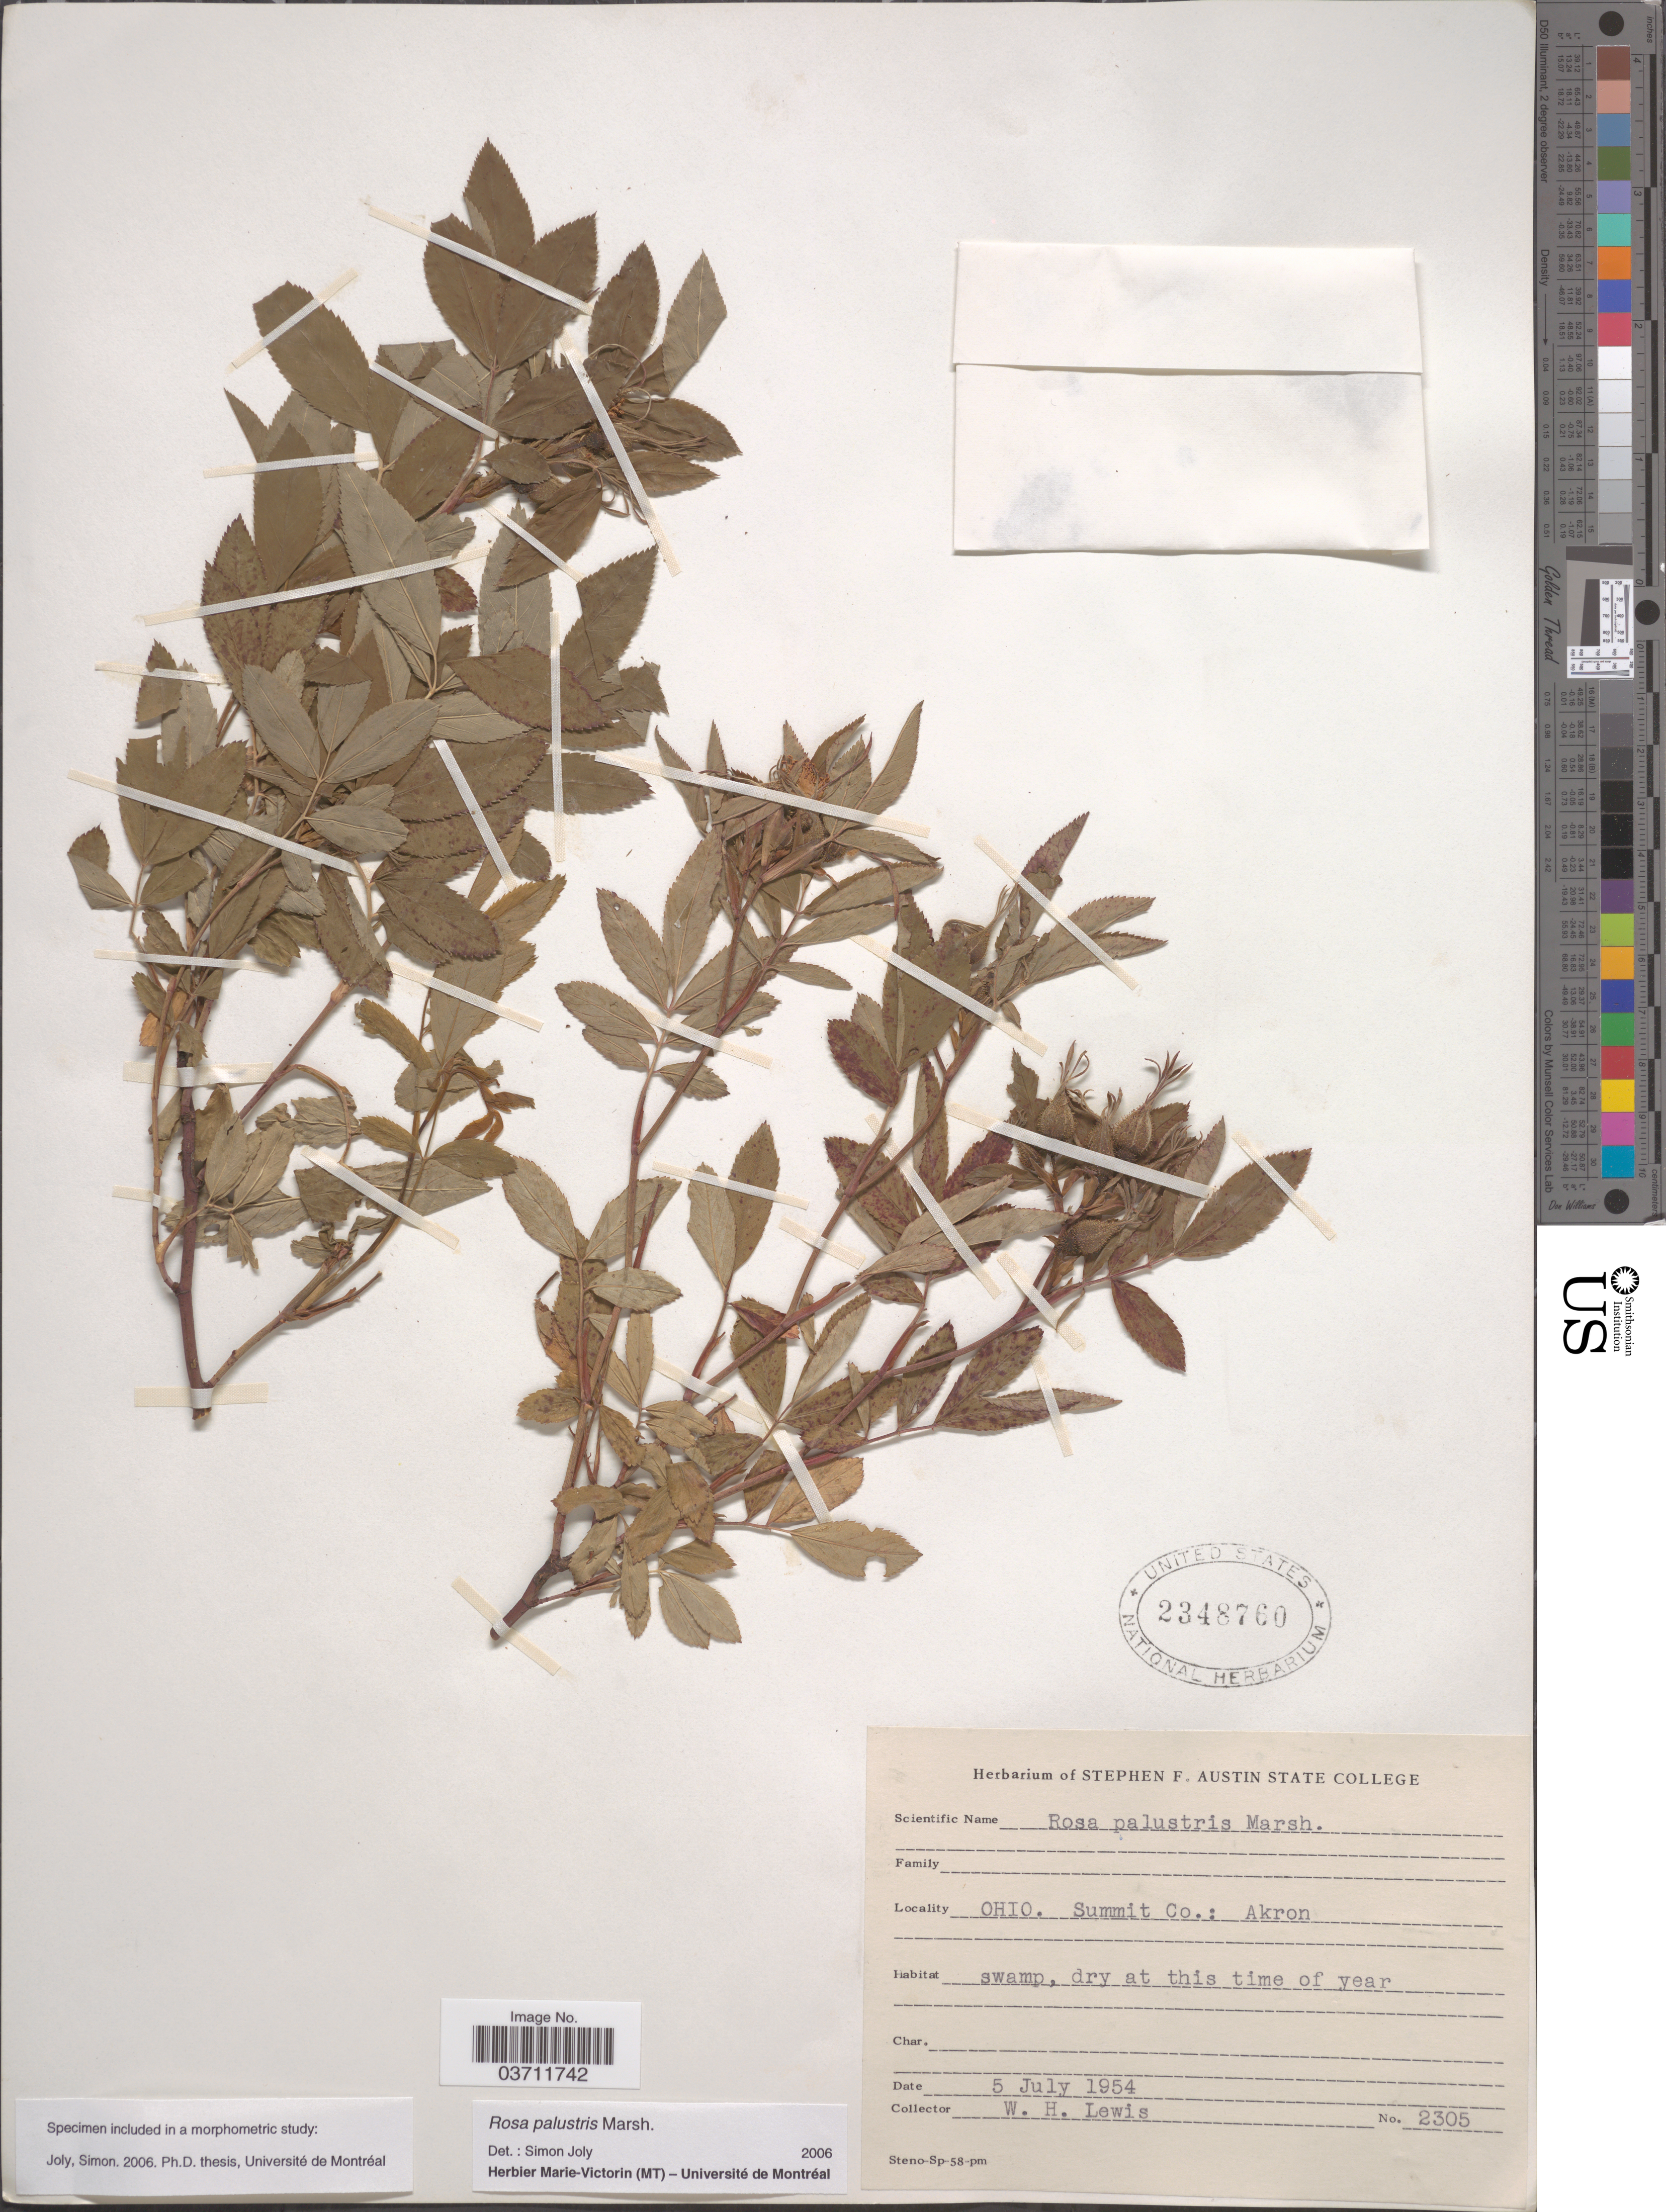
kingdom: Plantae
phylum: Tracheophyta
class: Magnoliopsida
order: Rosales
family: Rosaceae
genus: Rosa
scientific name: Rosa palustris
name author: Marshall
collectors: W. H. Lewis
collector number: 2305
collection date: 1954-07-05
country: United States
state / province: Ohio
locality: Summit Co.: Akron.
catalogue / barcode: US 2348760